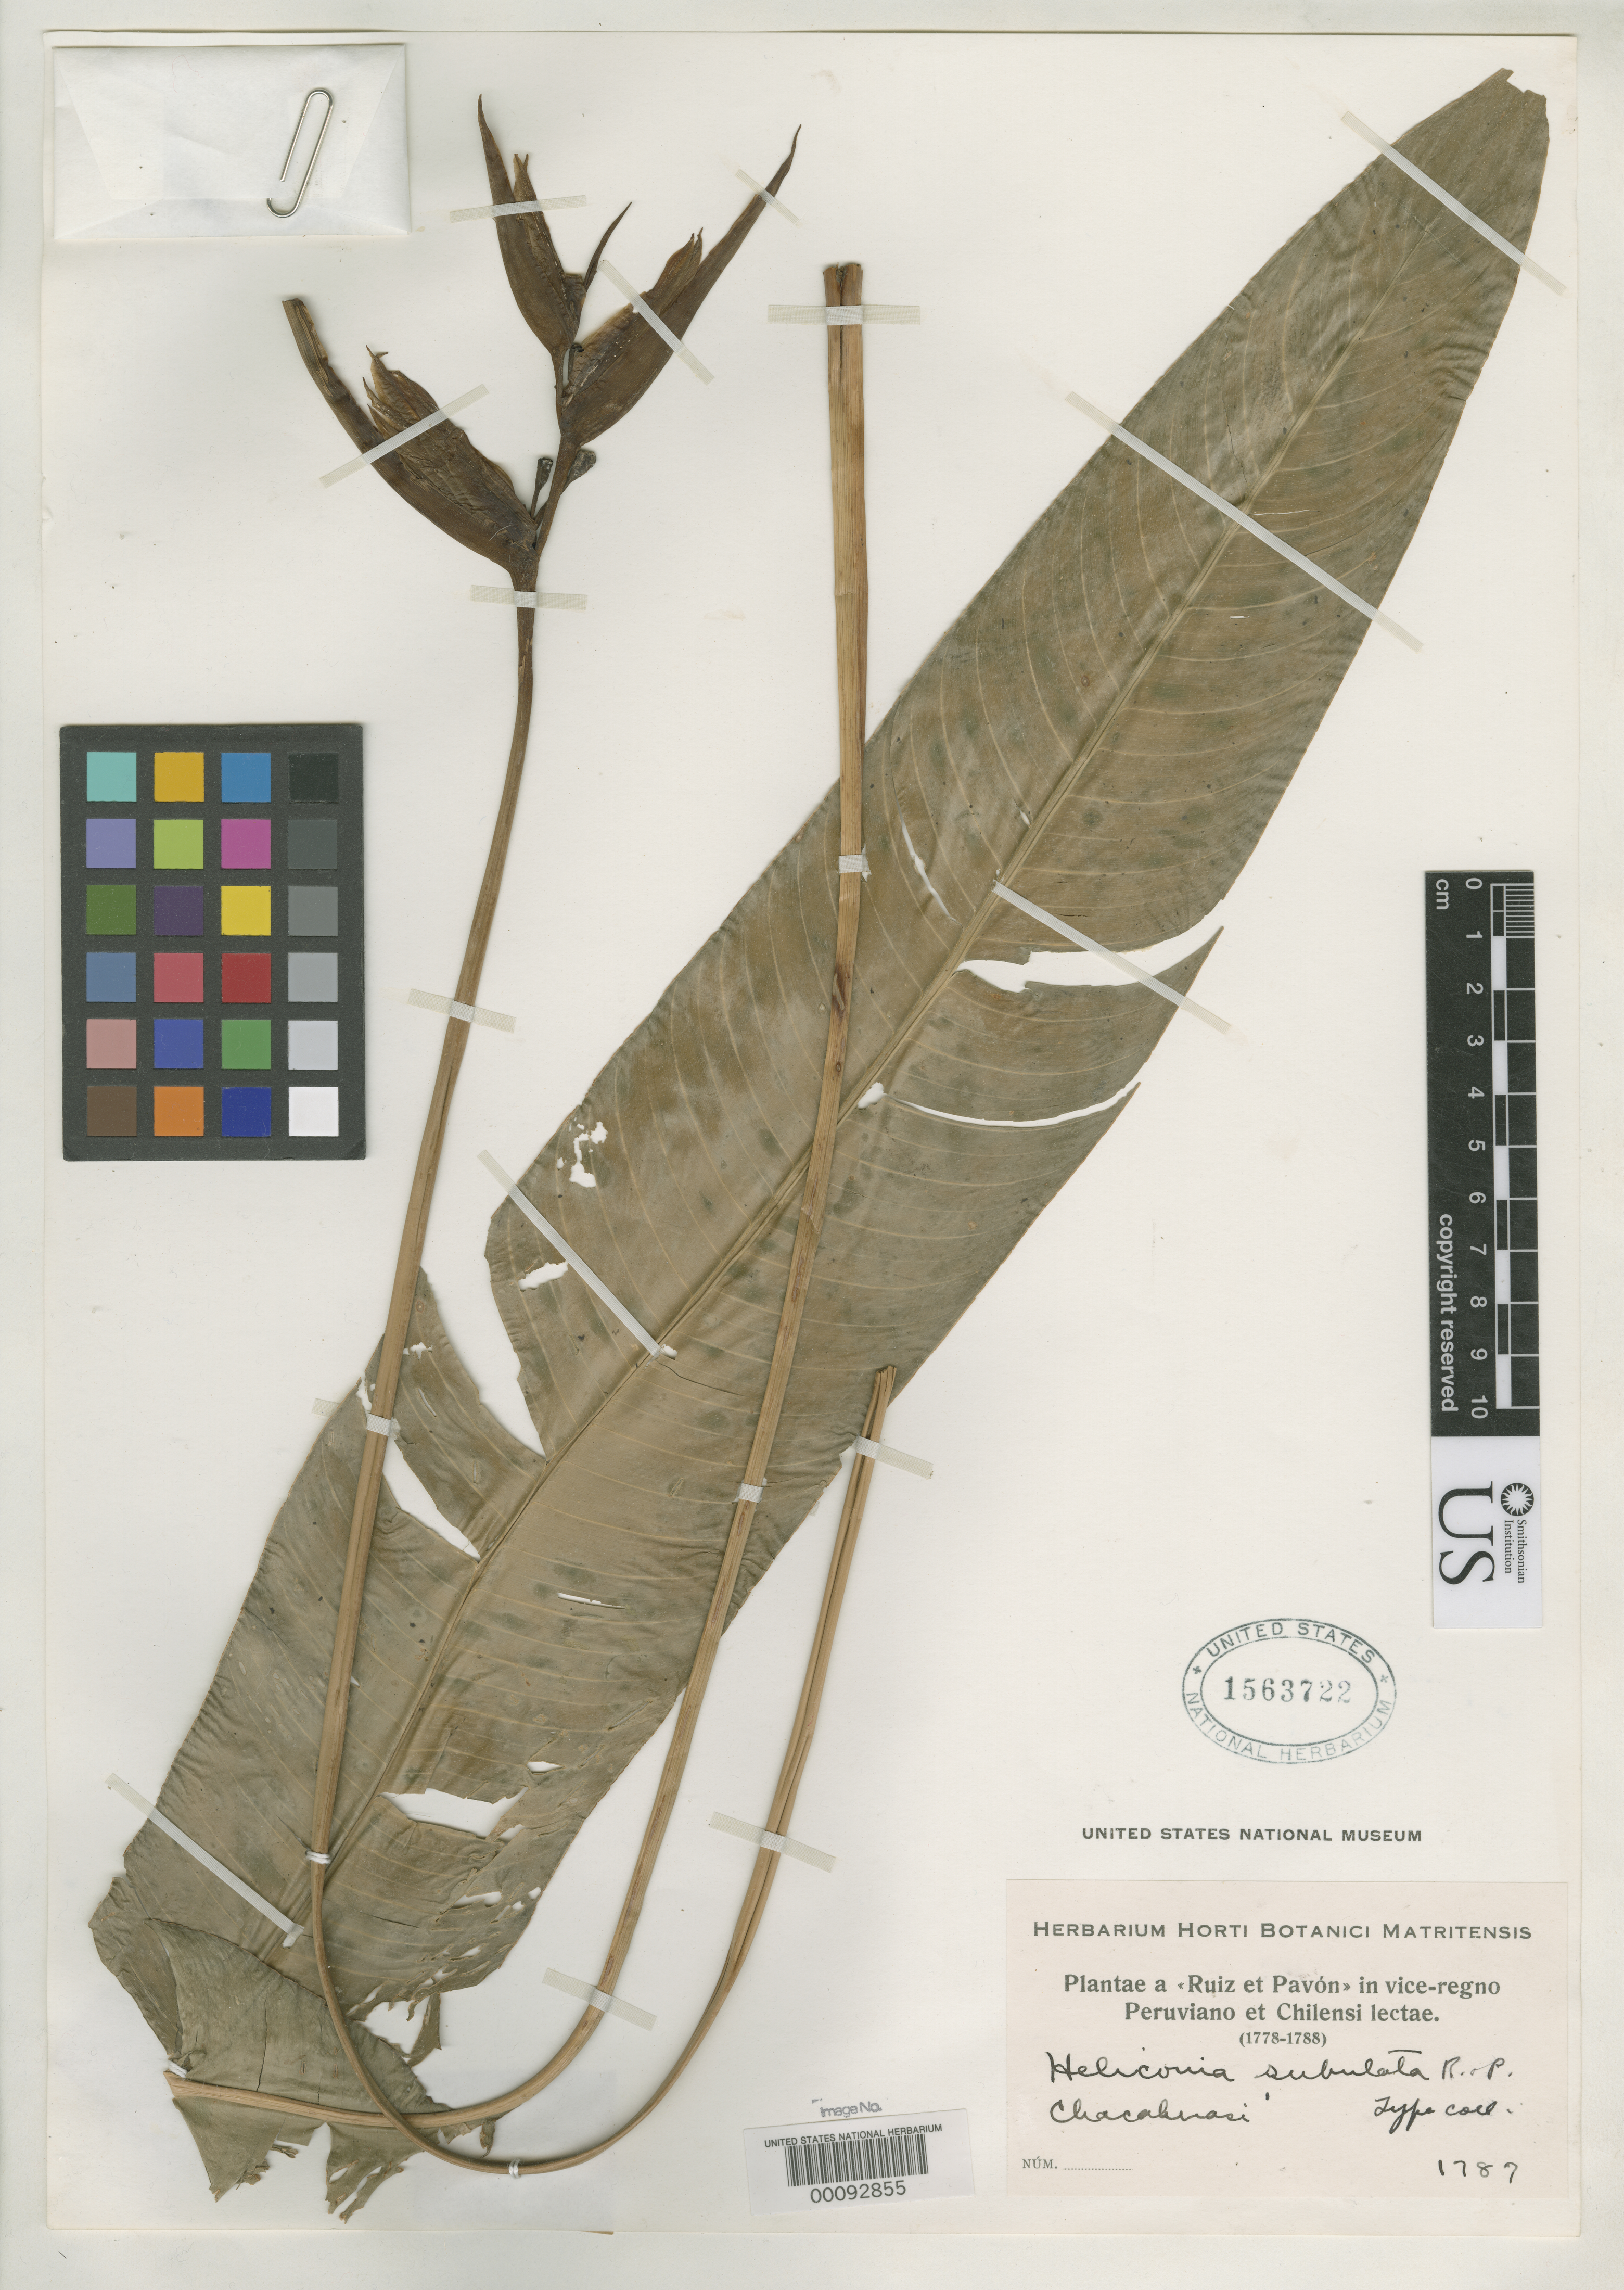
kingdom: Plantae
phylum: Tracheophyta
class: Liliopsida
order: Zingiberales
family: Heliconiaceae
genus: Heliconia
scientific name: Heliconia subulata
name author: Ruiz & Pav.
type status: Type Collection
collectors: H. Ruiz López & J. A. Pavón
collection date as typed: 1787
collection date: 1787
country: Peru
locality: Chacahinasi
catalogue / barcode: US 1563722